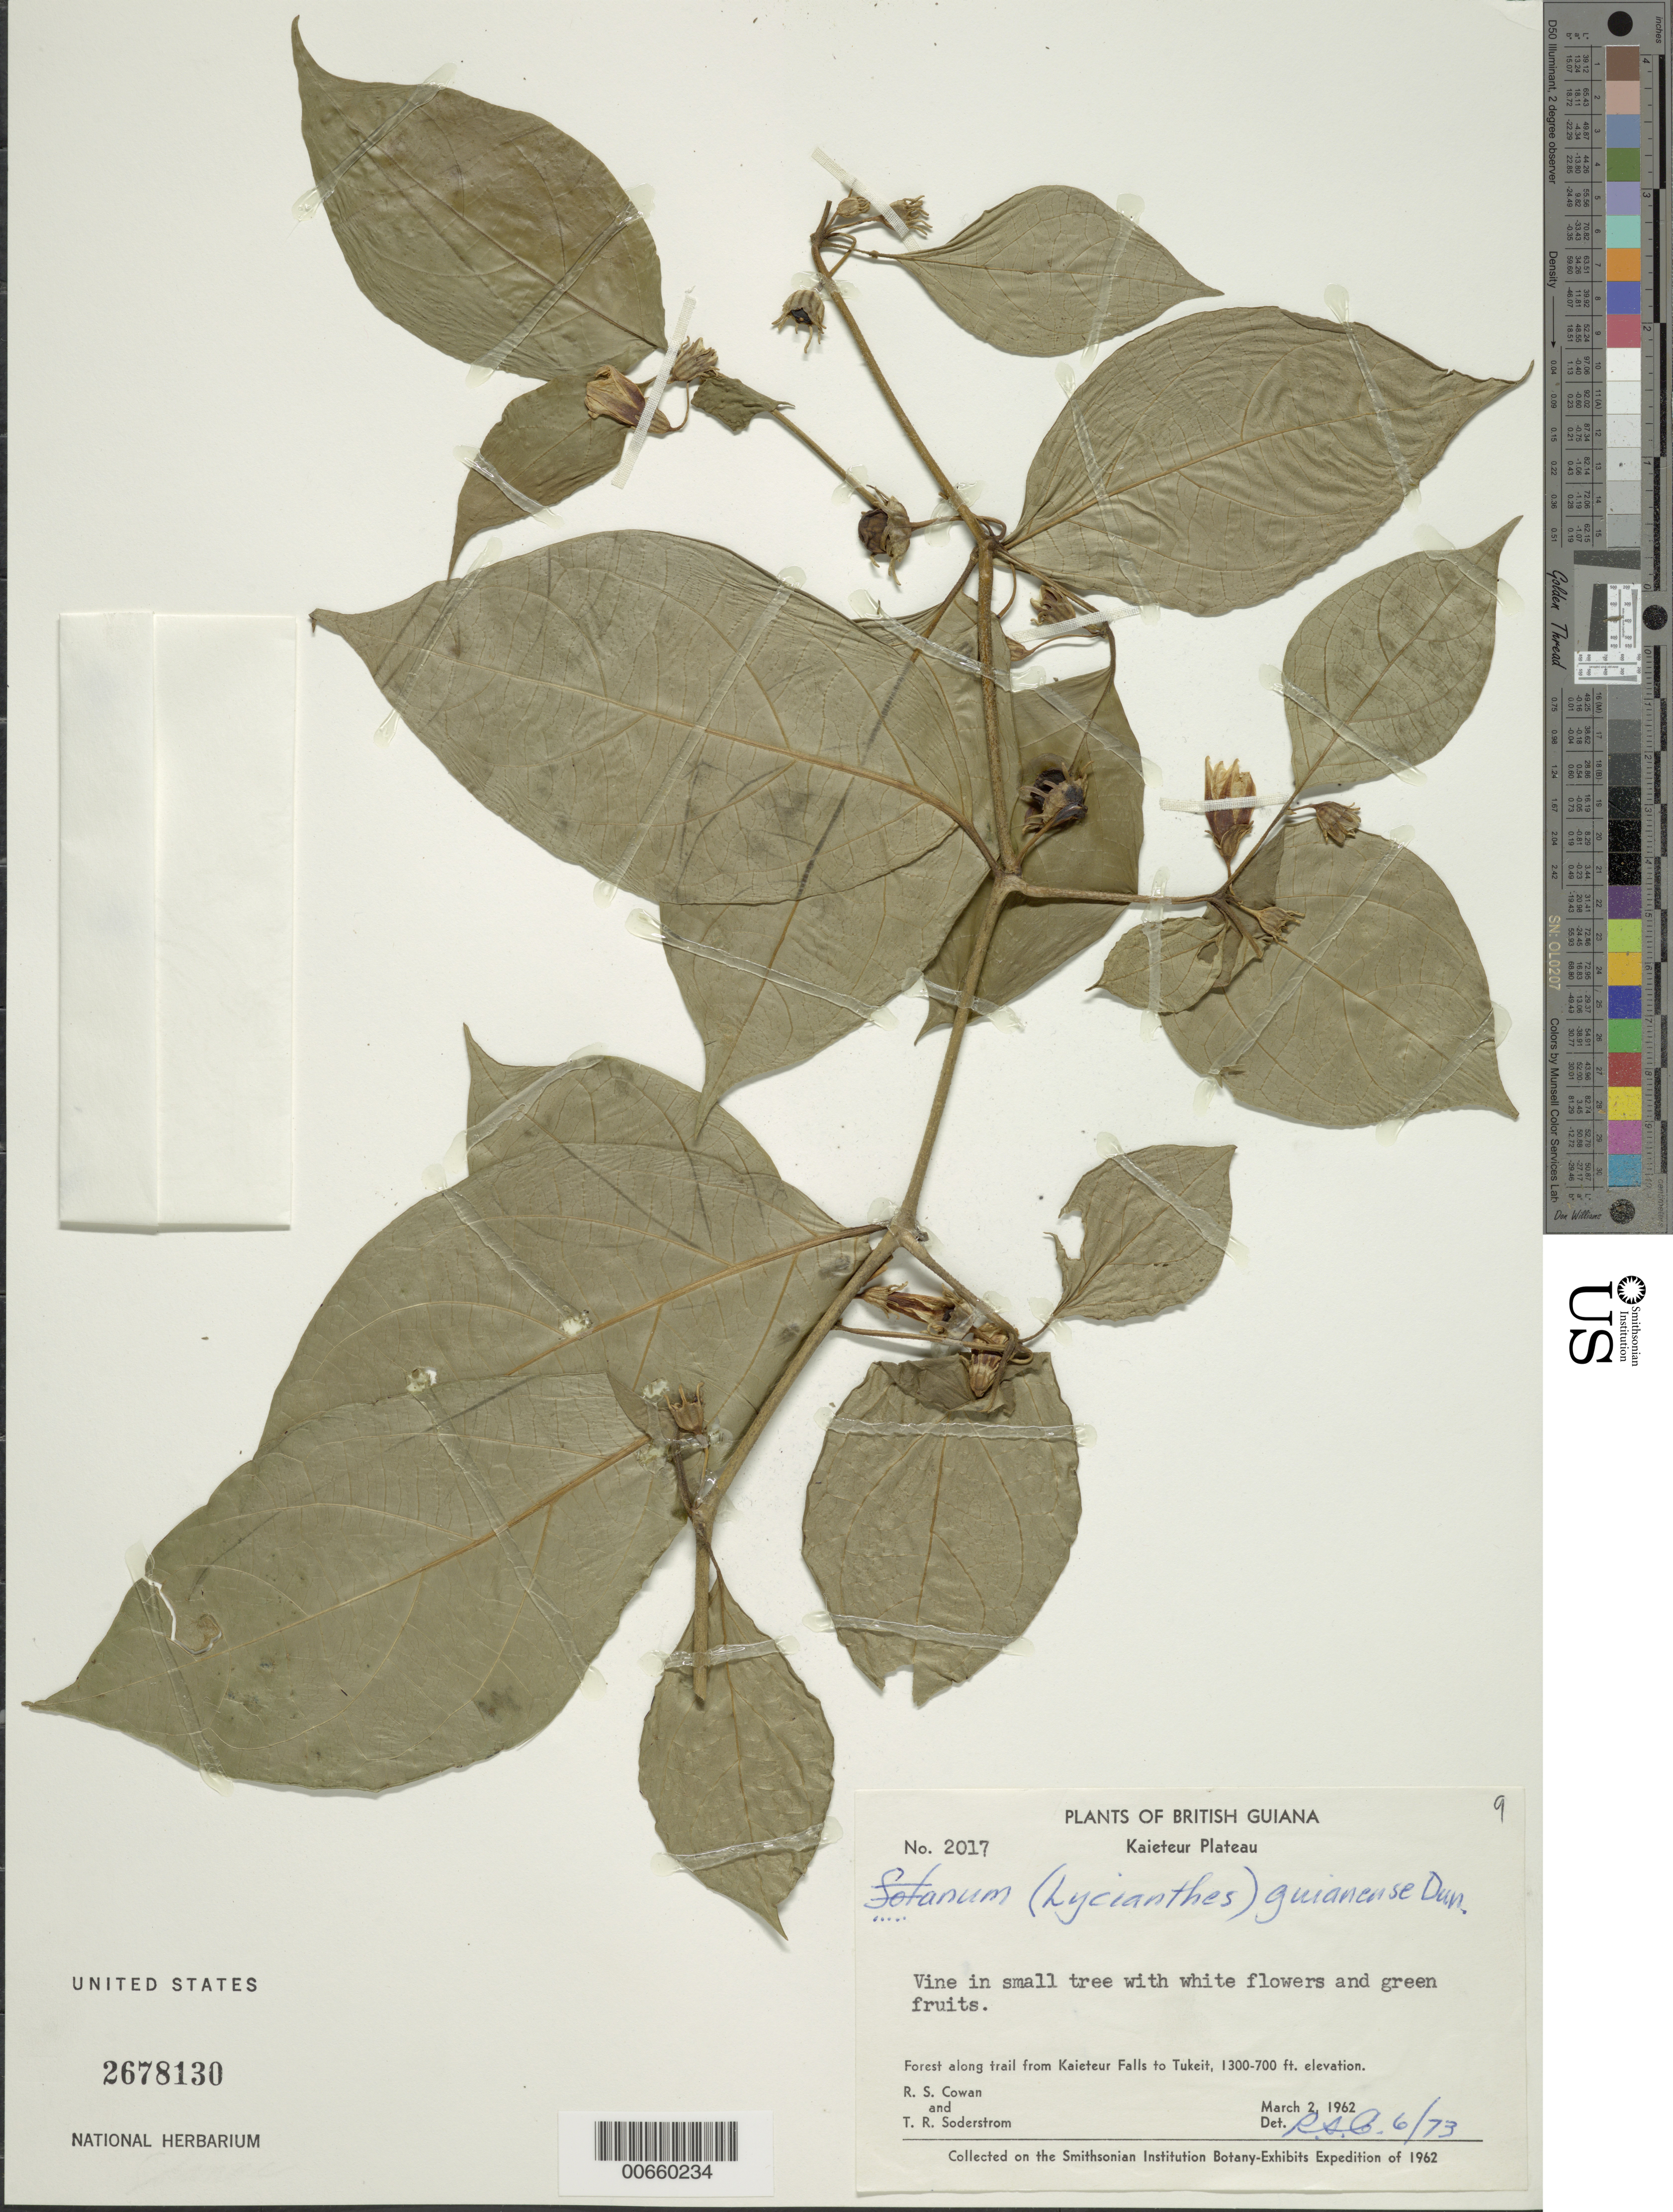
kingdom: Plantae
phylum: Tracheophyta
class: Magnoliopsida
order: Solanales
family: Solanaceae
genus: Lycianthes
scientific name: Lycianthes guianensis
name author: (Dunal) Bitter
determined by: Cowan, R. S.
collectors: R. S. Cowan & T. R. Soderstrom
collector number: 2017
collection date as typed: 2-Mar-62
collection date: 1962-03-02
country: Guyana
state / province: Potaro-Siparuni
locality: Kaieteur Plateau, trail from Kaieteur Plateau to Tukeit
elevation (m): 213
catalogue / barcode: US 2678130